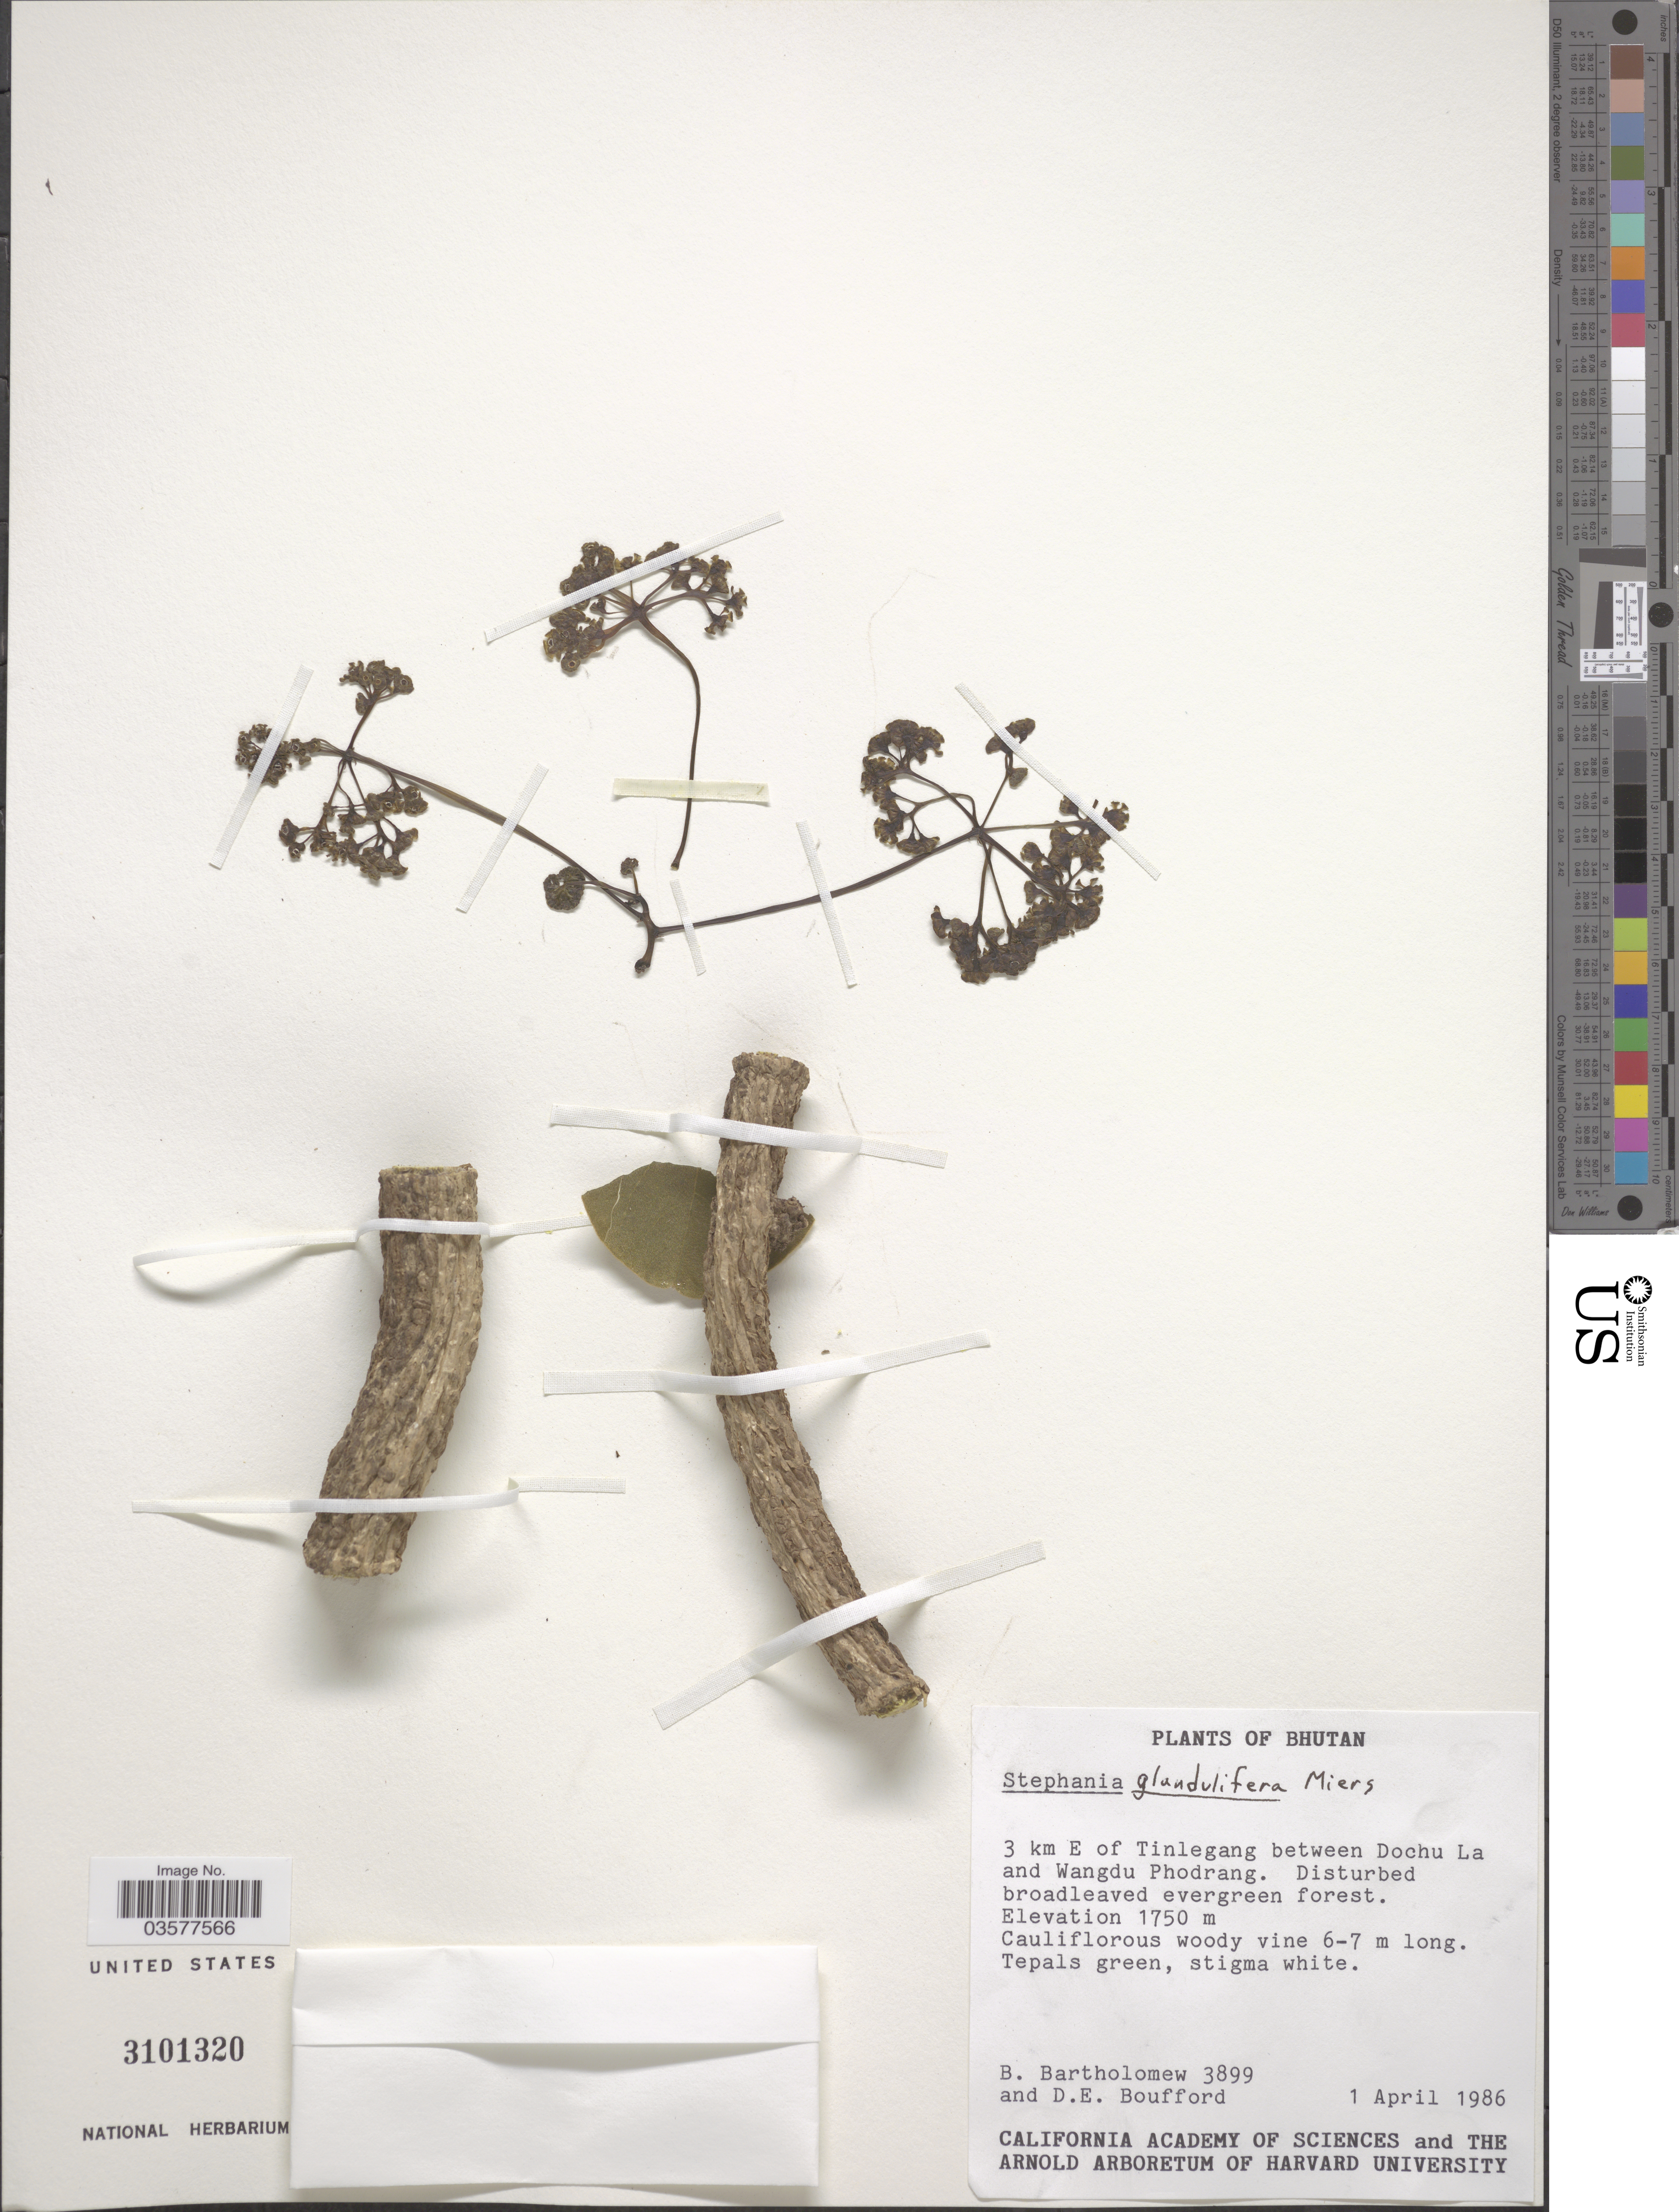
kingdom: Plantae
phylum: Tracheophyta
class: Magnoliopsida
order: Ranunculales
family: Menispermaceae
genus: Stephania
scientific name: Stephania glandulifera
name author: Miers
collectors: B. Bartholomew & D. E. Boufford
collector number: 3899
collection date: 1986-04-01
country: Bhutan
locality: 3 km E of Tinlegang between Dochu La and Wangdu Phodrang.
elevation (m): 1750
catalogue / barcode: US 3101320